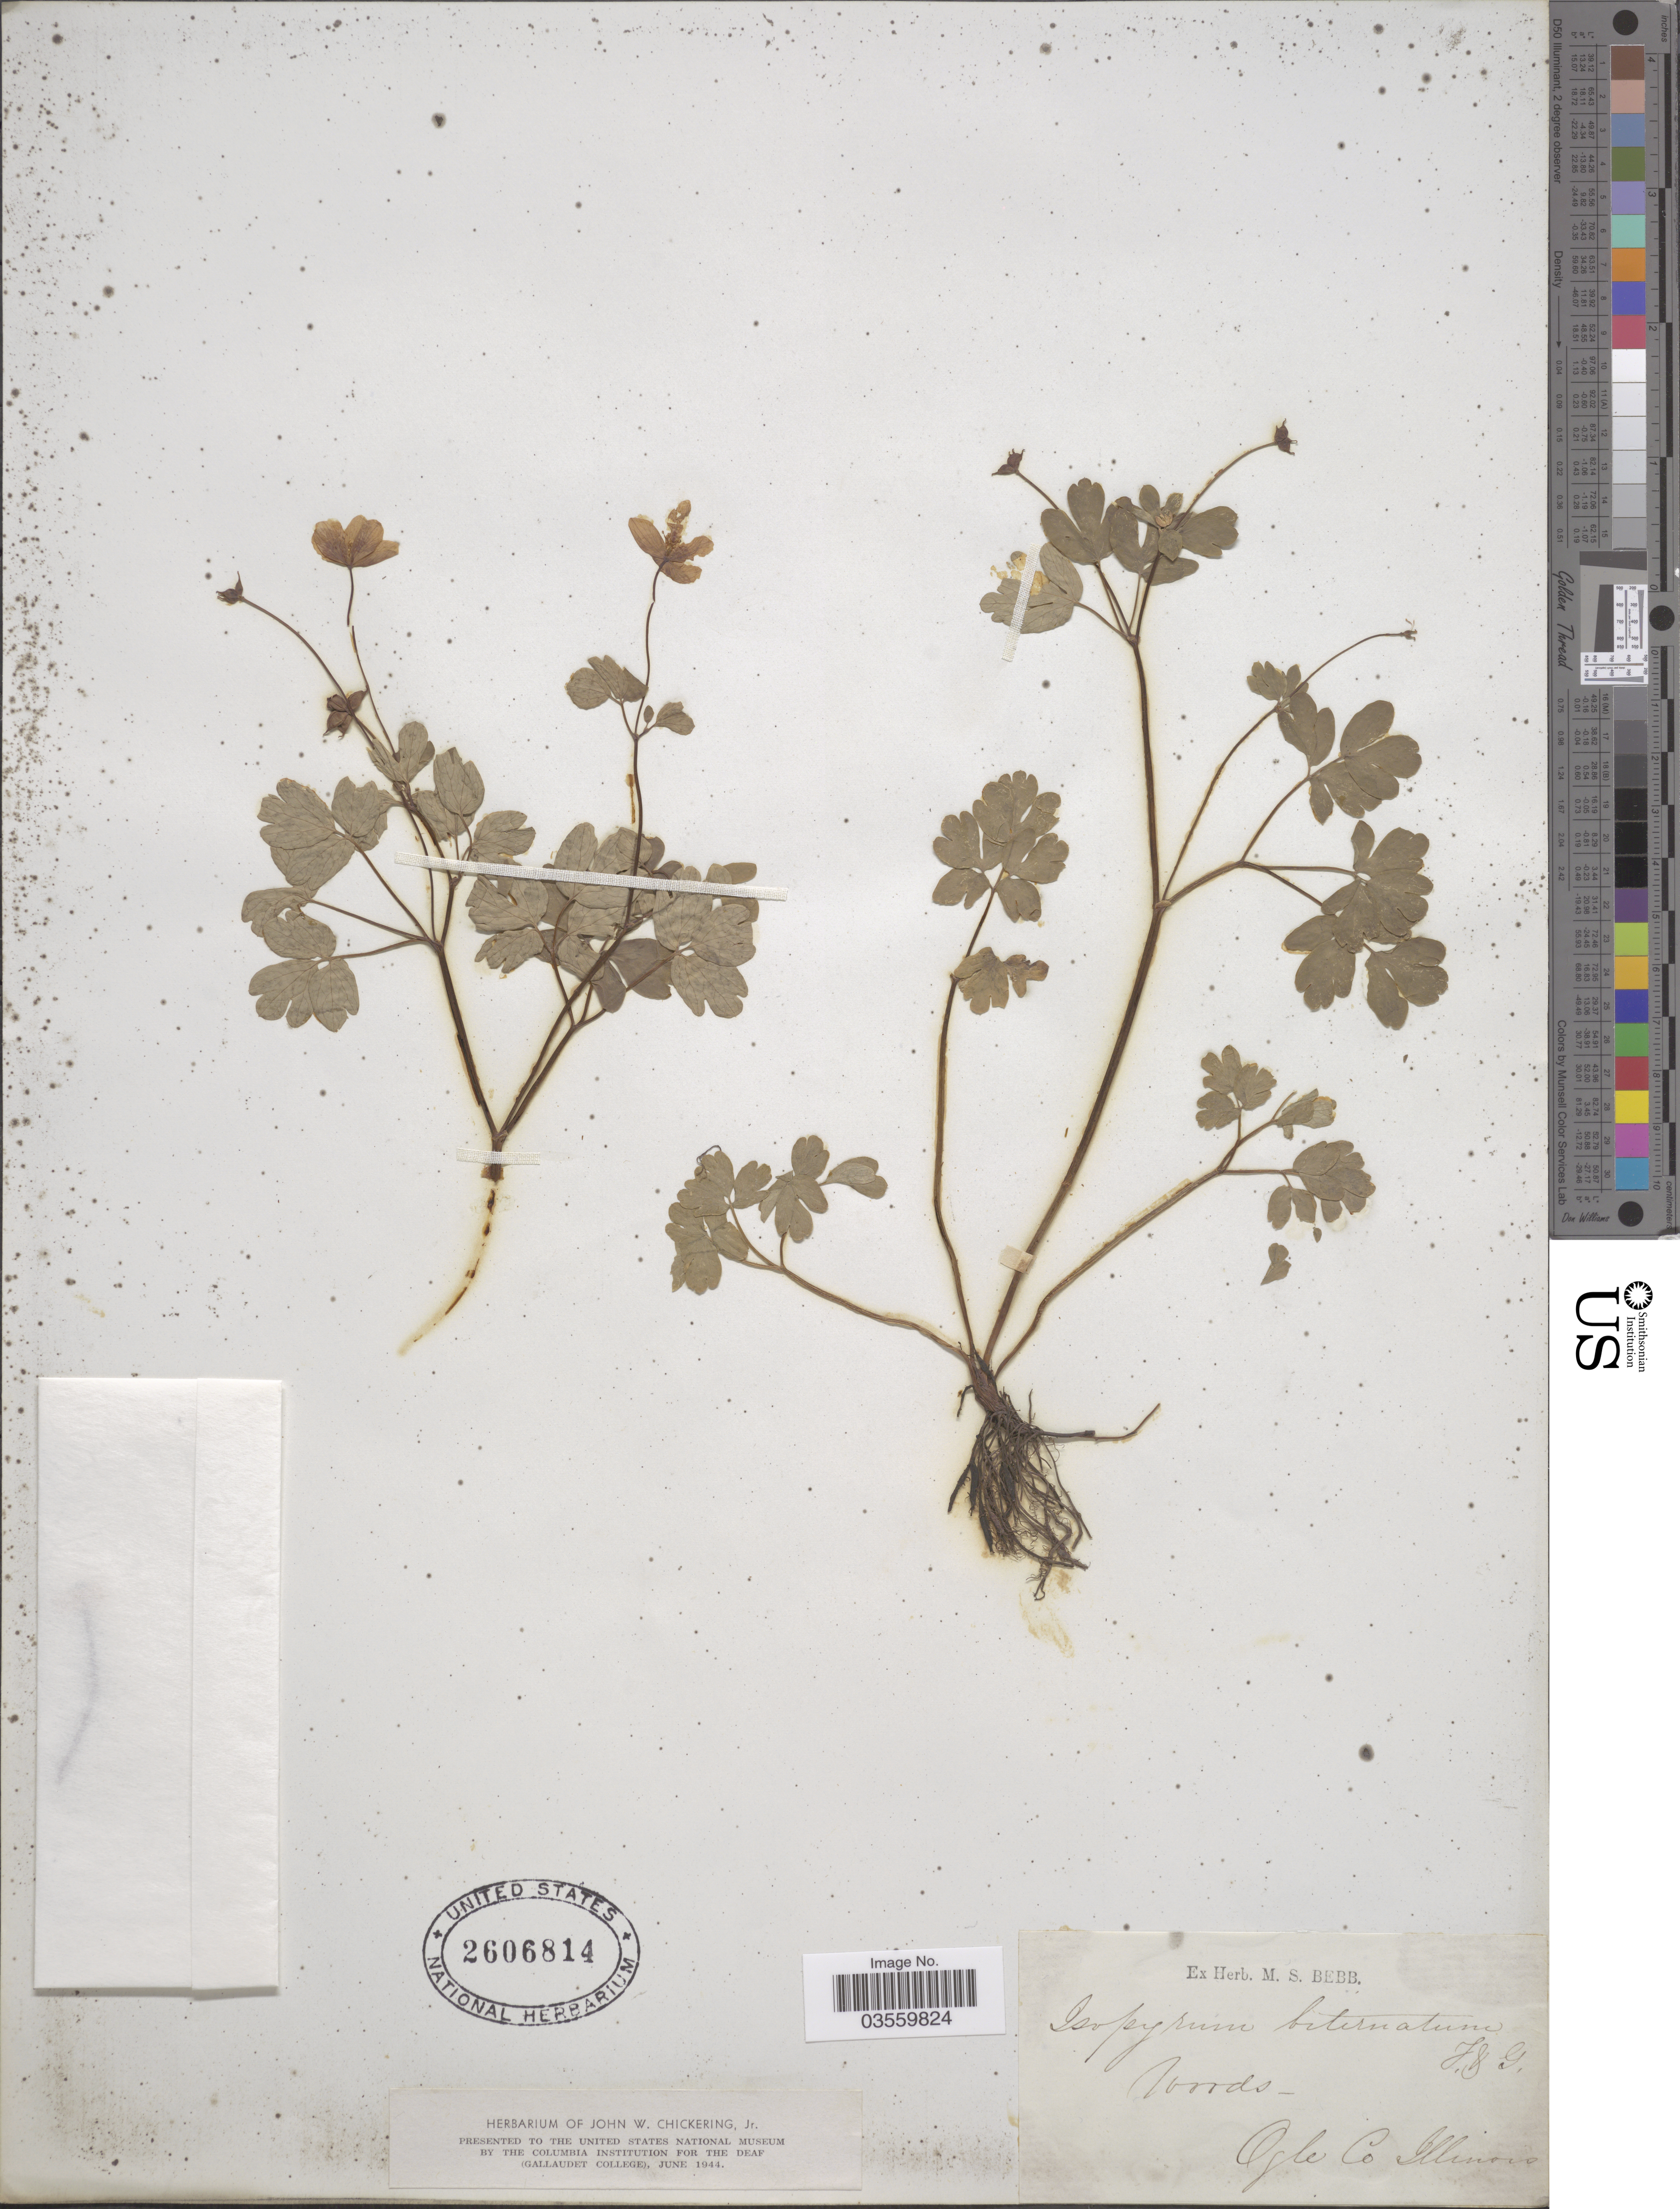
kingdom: Plantae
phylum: Tracheophyta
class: Magnoliopsida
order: Ranunculales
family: Ranunculaceae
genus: Enemion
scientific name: Enemion biternatum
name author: (Torr. & A. Gray) Raf.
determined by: Strong, Mark T., (BOT), Smithsonian Institution - National Museum of Natural History (UNITED STATES)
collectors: ex Herb. M. S. Bebb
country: United States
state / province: Illinois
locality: Ogle Co.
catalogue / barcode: US 2606814